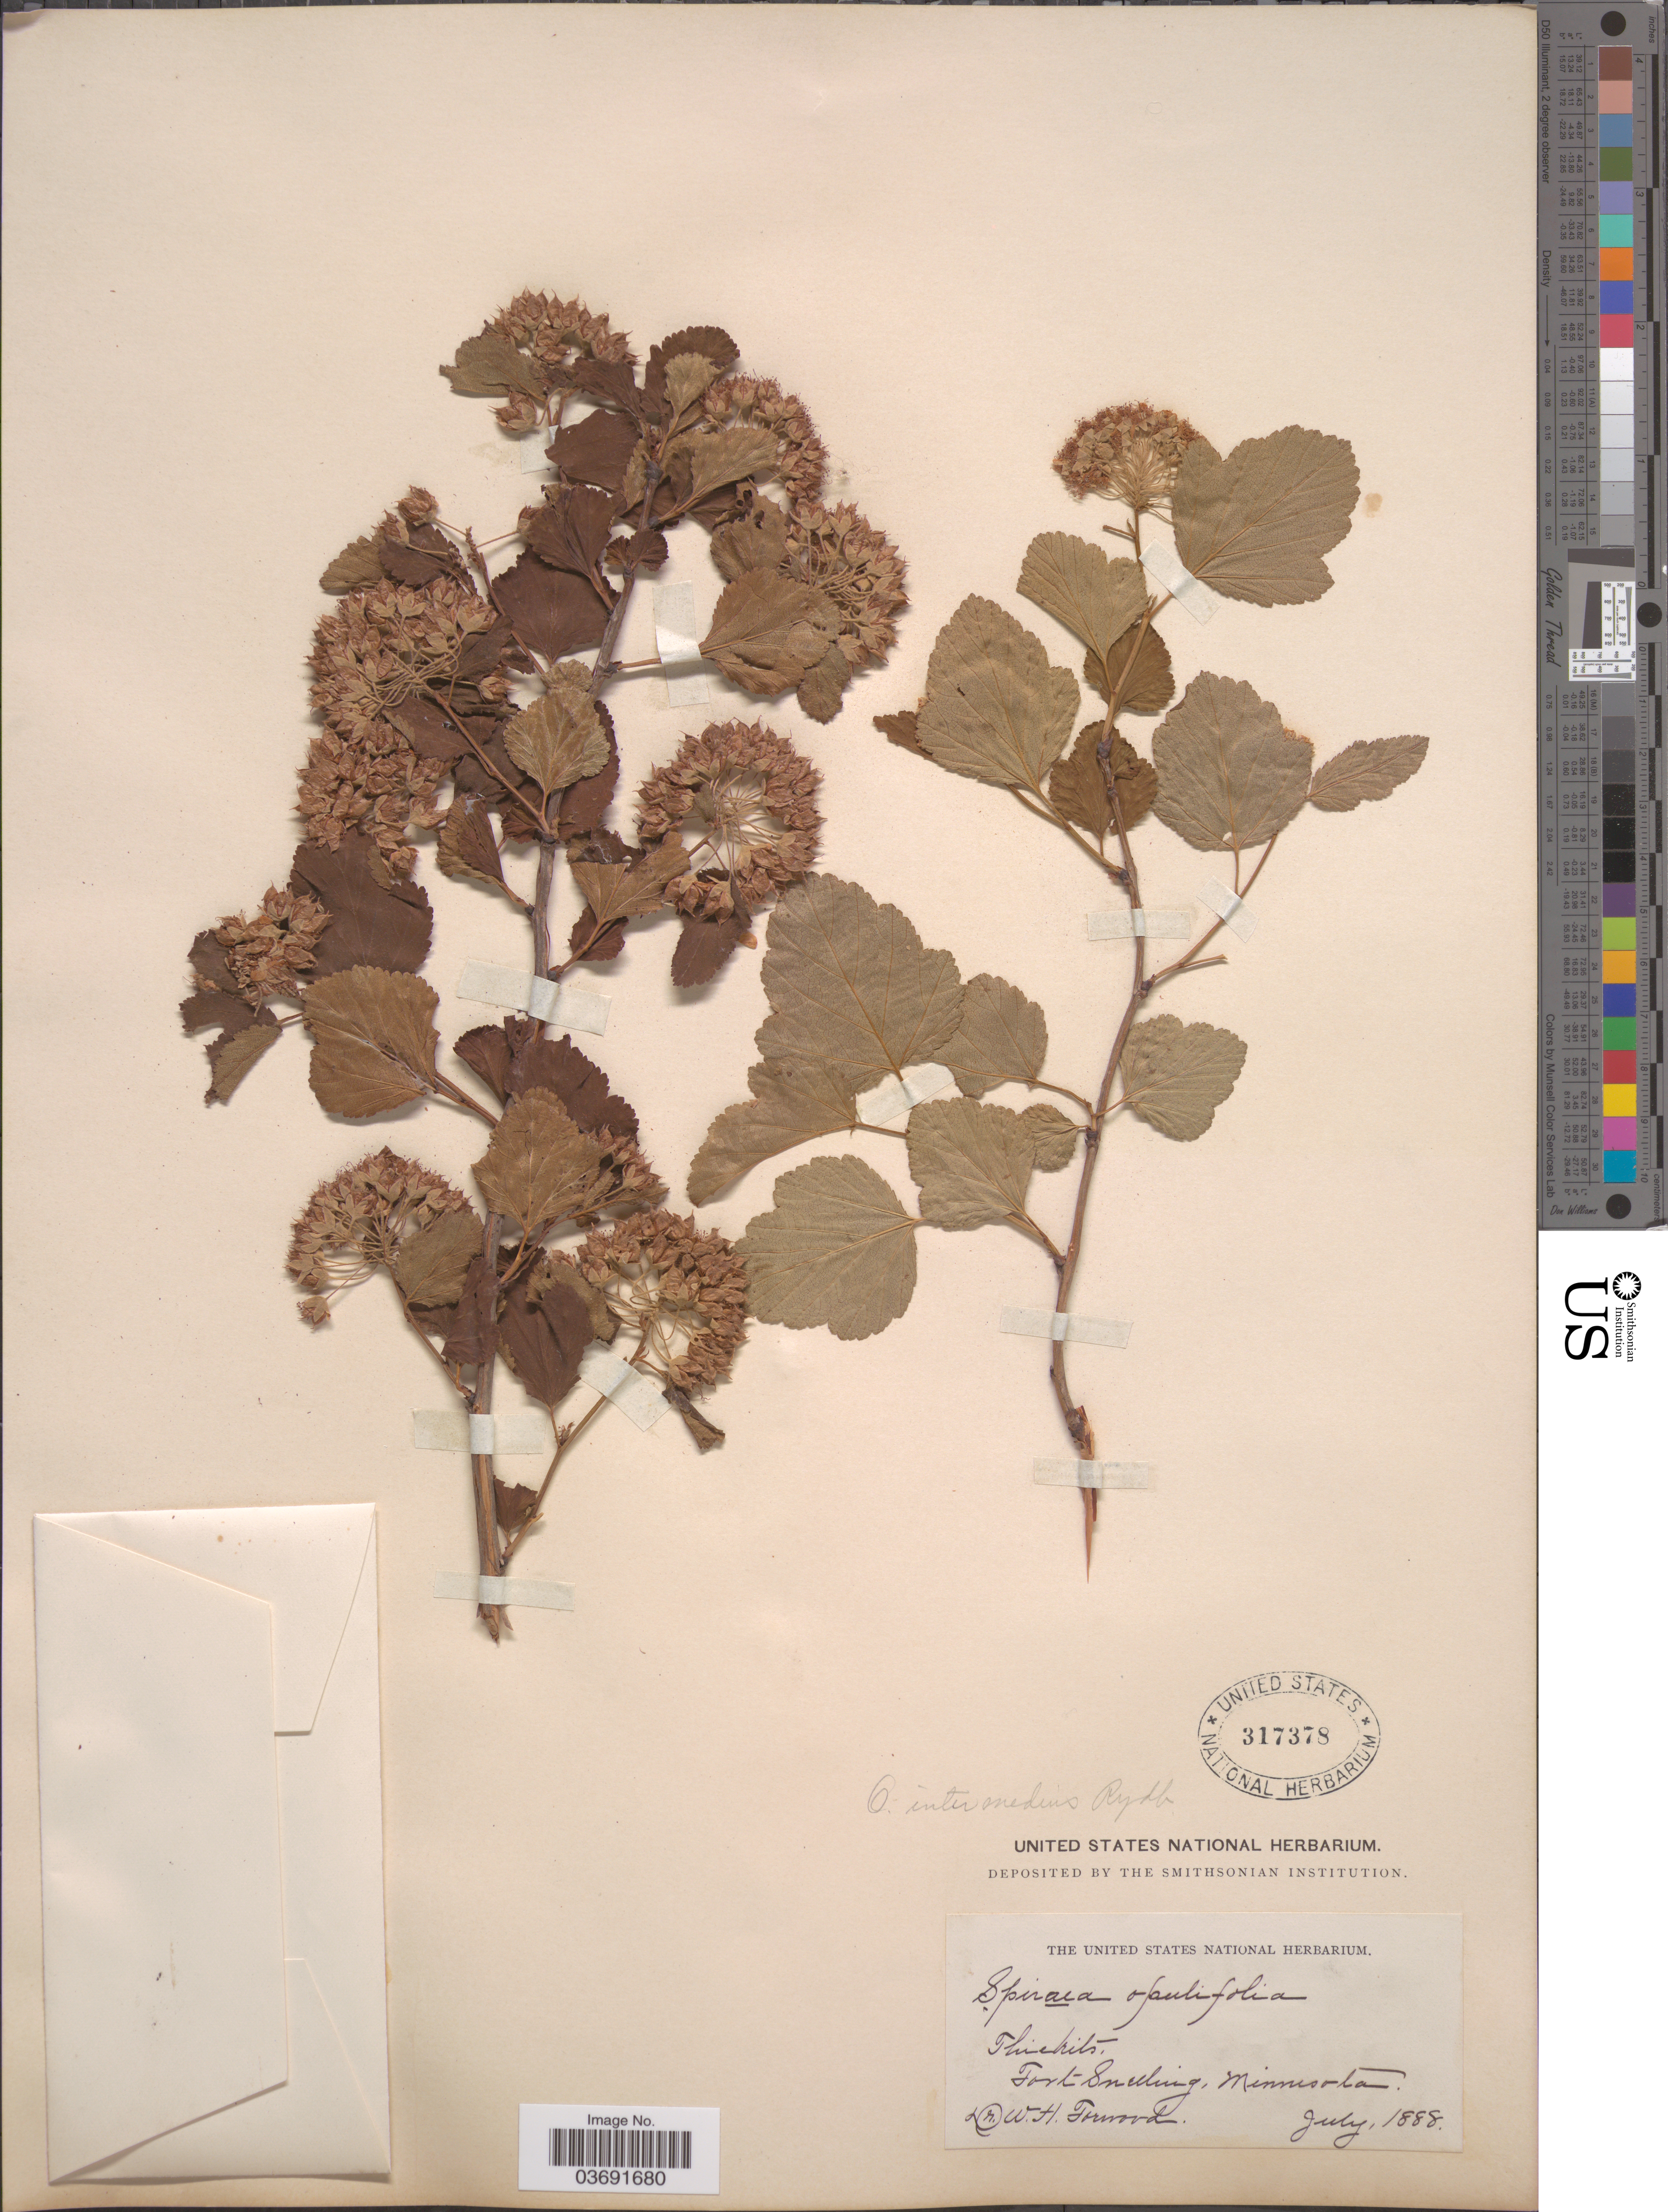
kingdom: Plantae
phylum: Tracheophyta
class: Magnoliopsida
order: Rosales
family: Rosaceae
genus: Physocarpus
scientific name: Physocarpus intermedius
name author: (Rydb.) C.K. Schneid.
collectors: W. Forwood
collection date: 1888-07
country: United States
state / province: Minnesota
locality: Thickets, Fort Snelling.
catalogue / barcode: US 317378